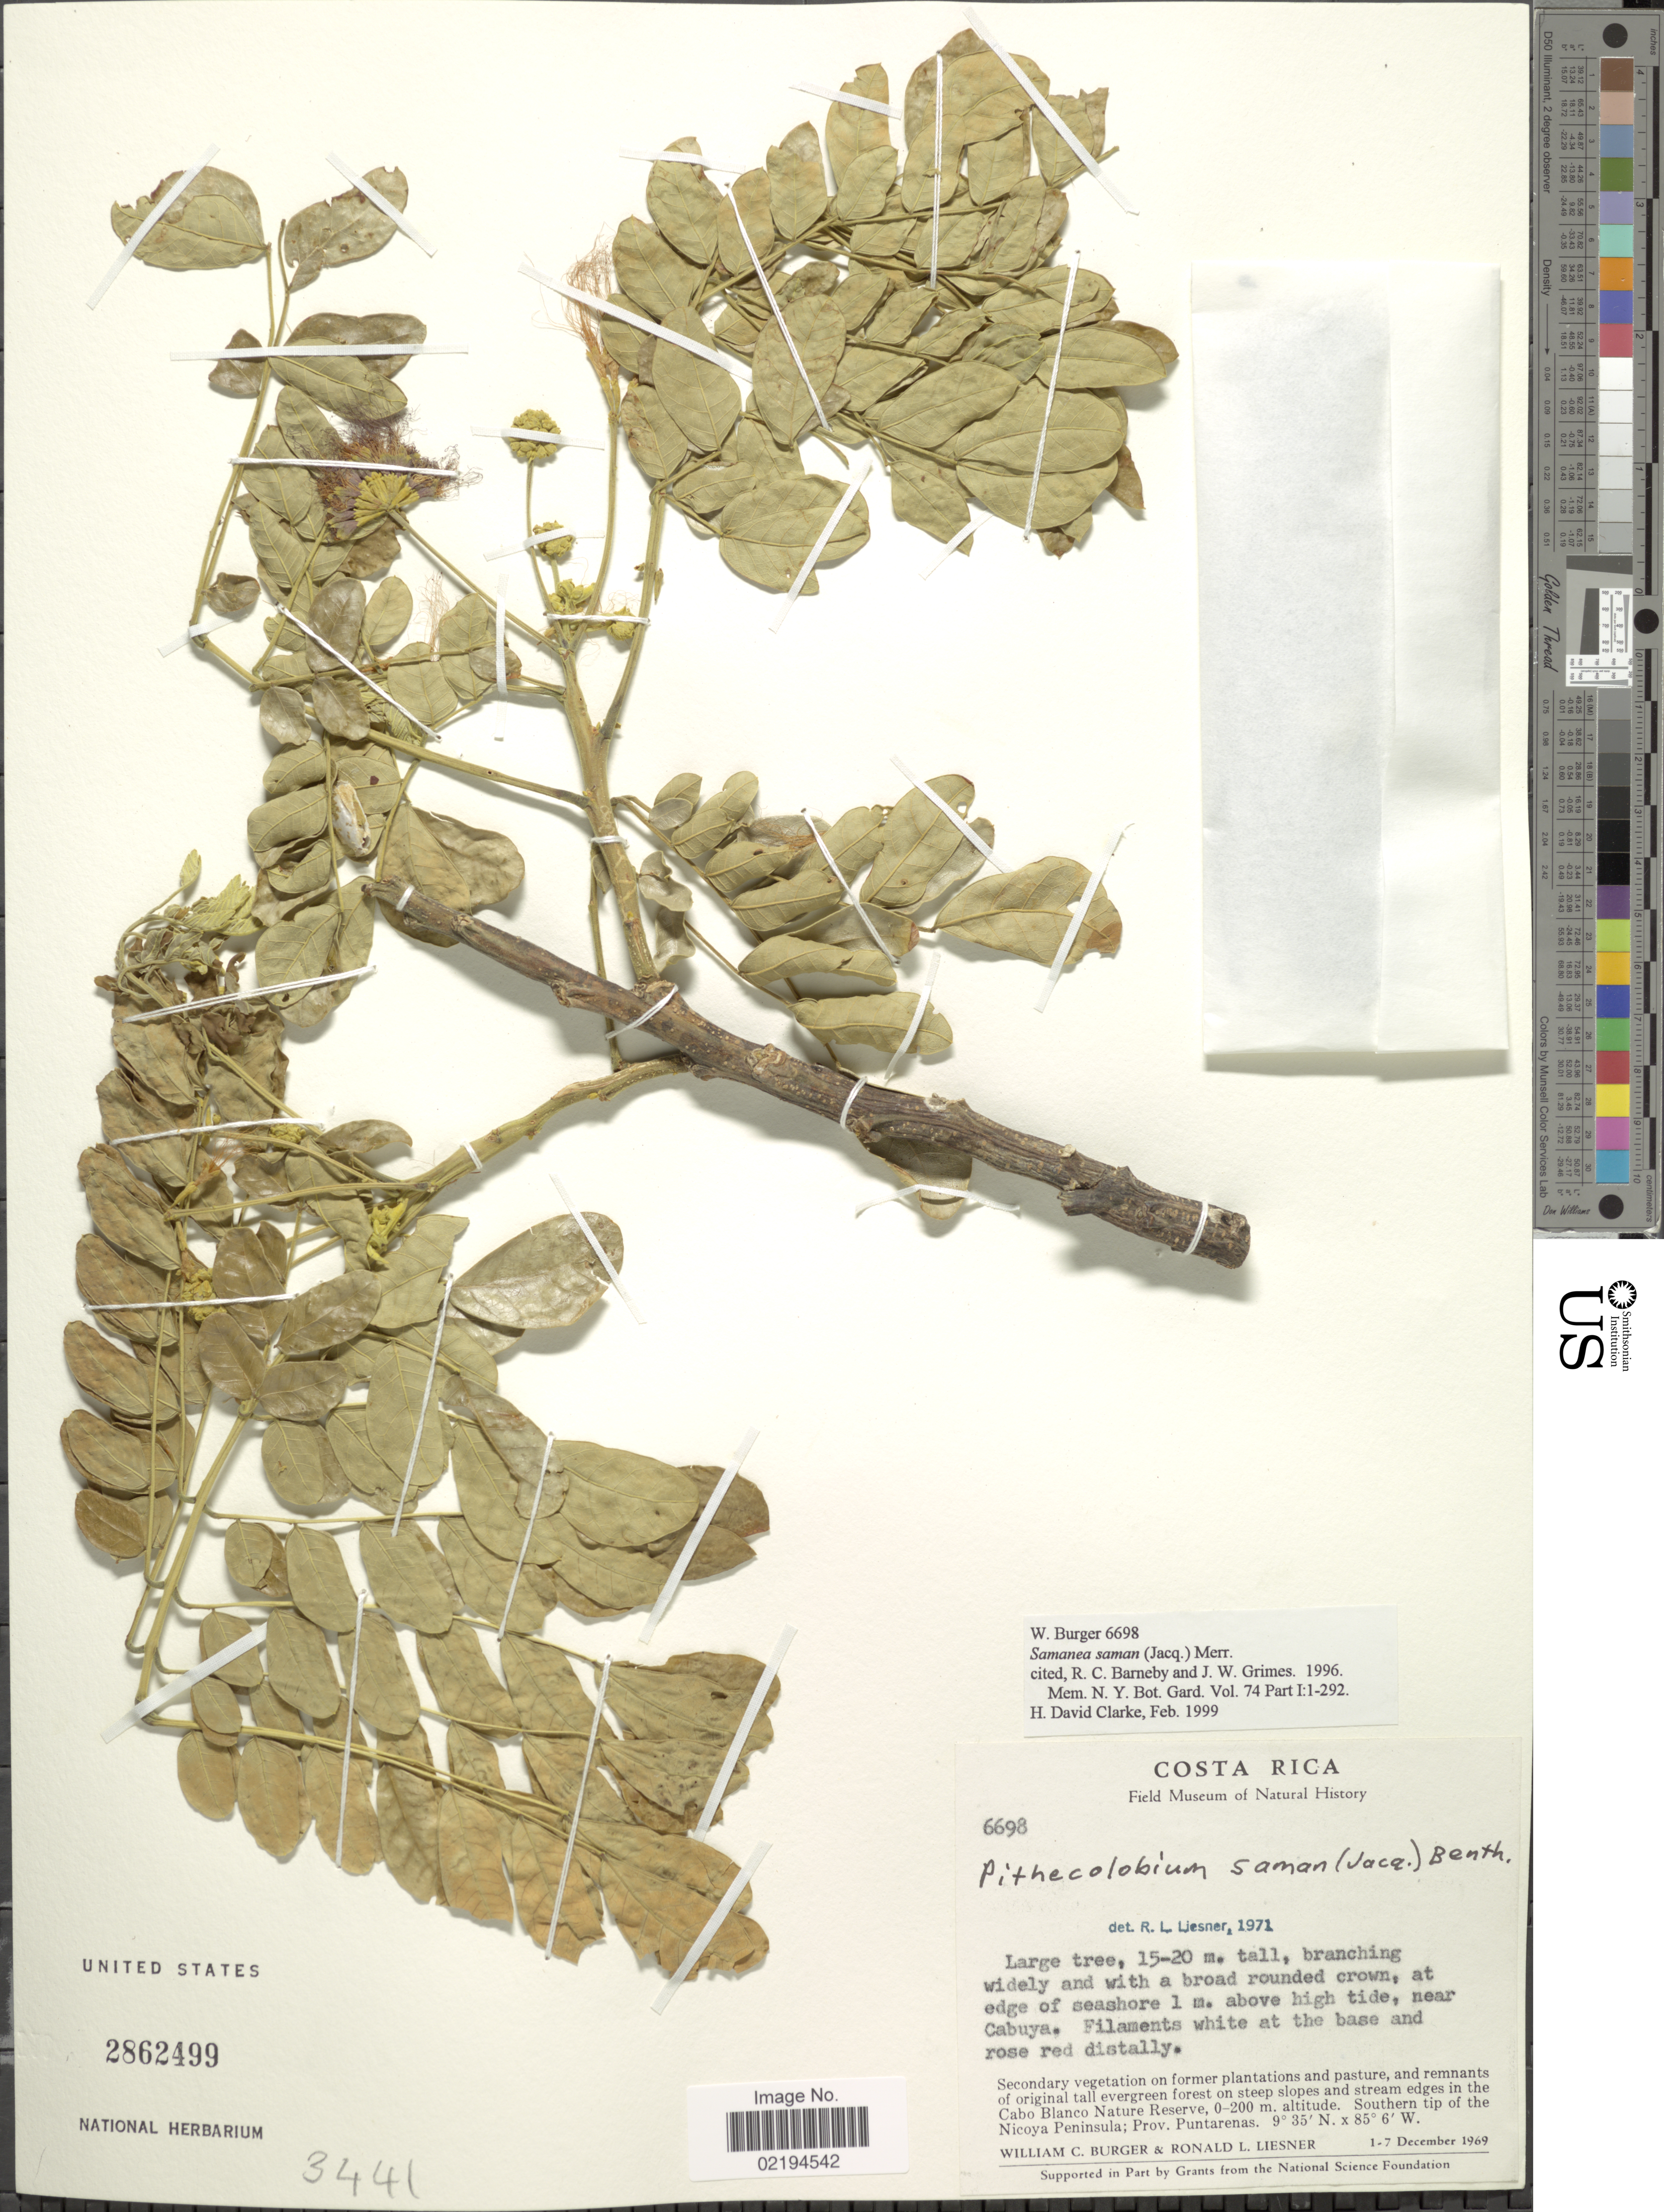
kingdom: Plantae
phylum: Tracheophyta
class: Magnoliopsida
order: Fabales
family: Fabaceae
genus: Samanea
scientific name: Samanea saman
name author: (Jacq.) Merr.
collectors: W. Burger & R. L. Liesner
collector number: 6698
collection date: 1969-12-01/1969-12-07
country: Costa Rica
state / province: Puntarenas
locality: At edge of seashore 1 m. above high tide, near Cabuya, secondary vegetation on former plantations and pasture, and remnants of original tall evergreen forest on steep slopes and stream edges in the Cabo Blanco Nature Reserve, southern tip of the Nicoya Peninsula.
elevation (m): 0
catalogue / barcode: US 2862499